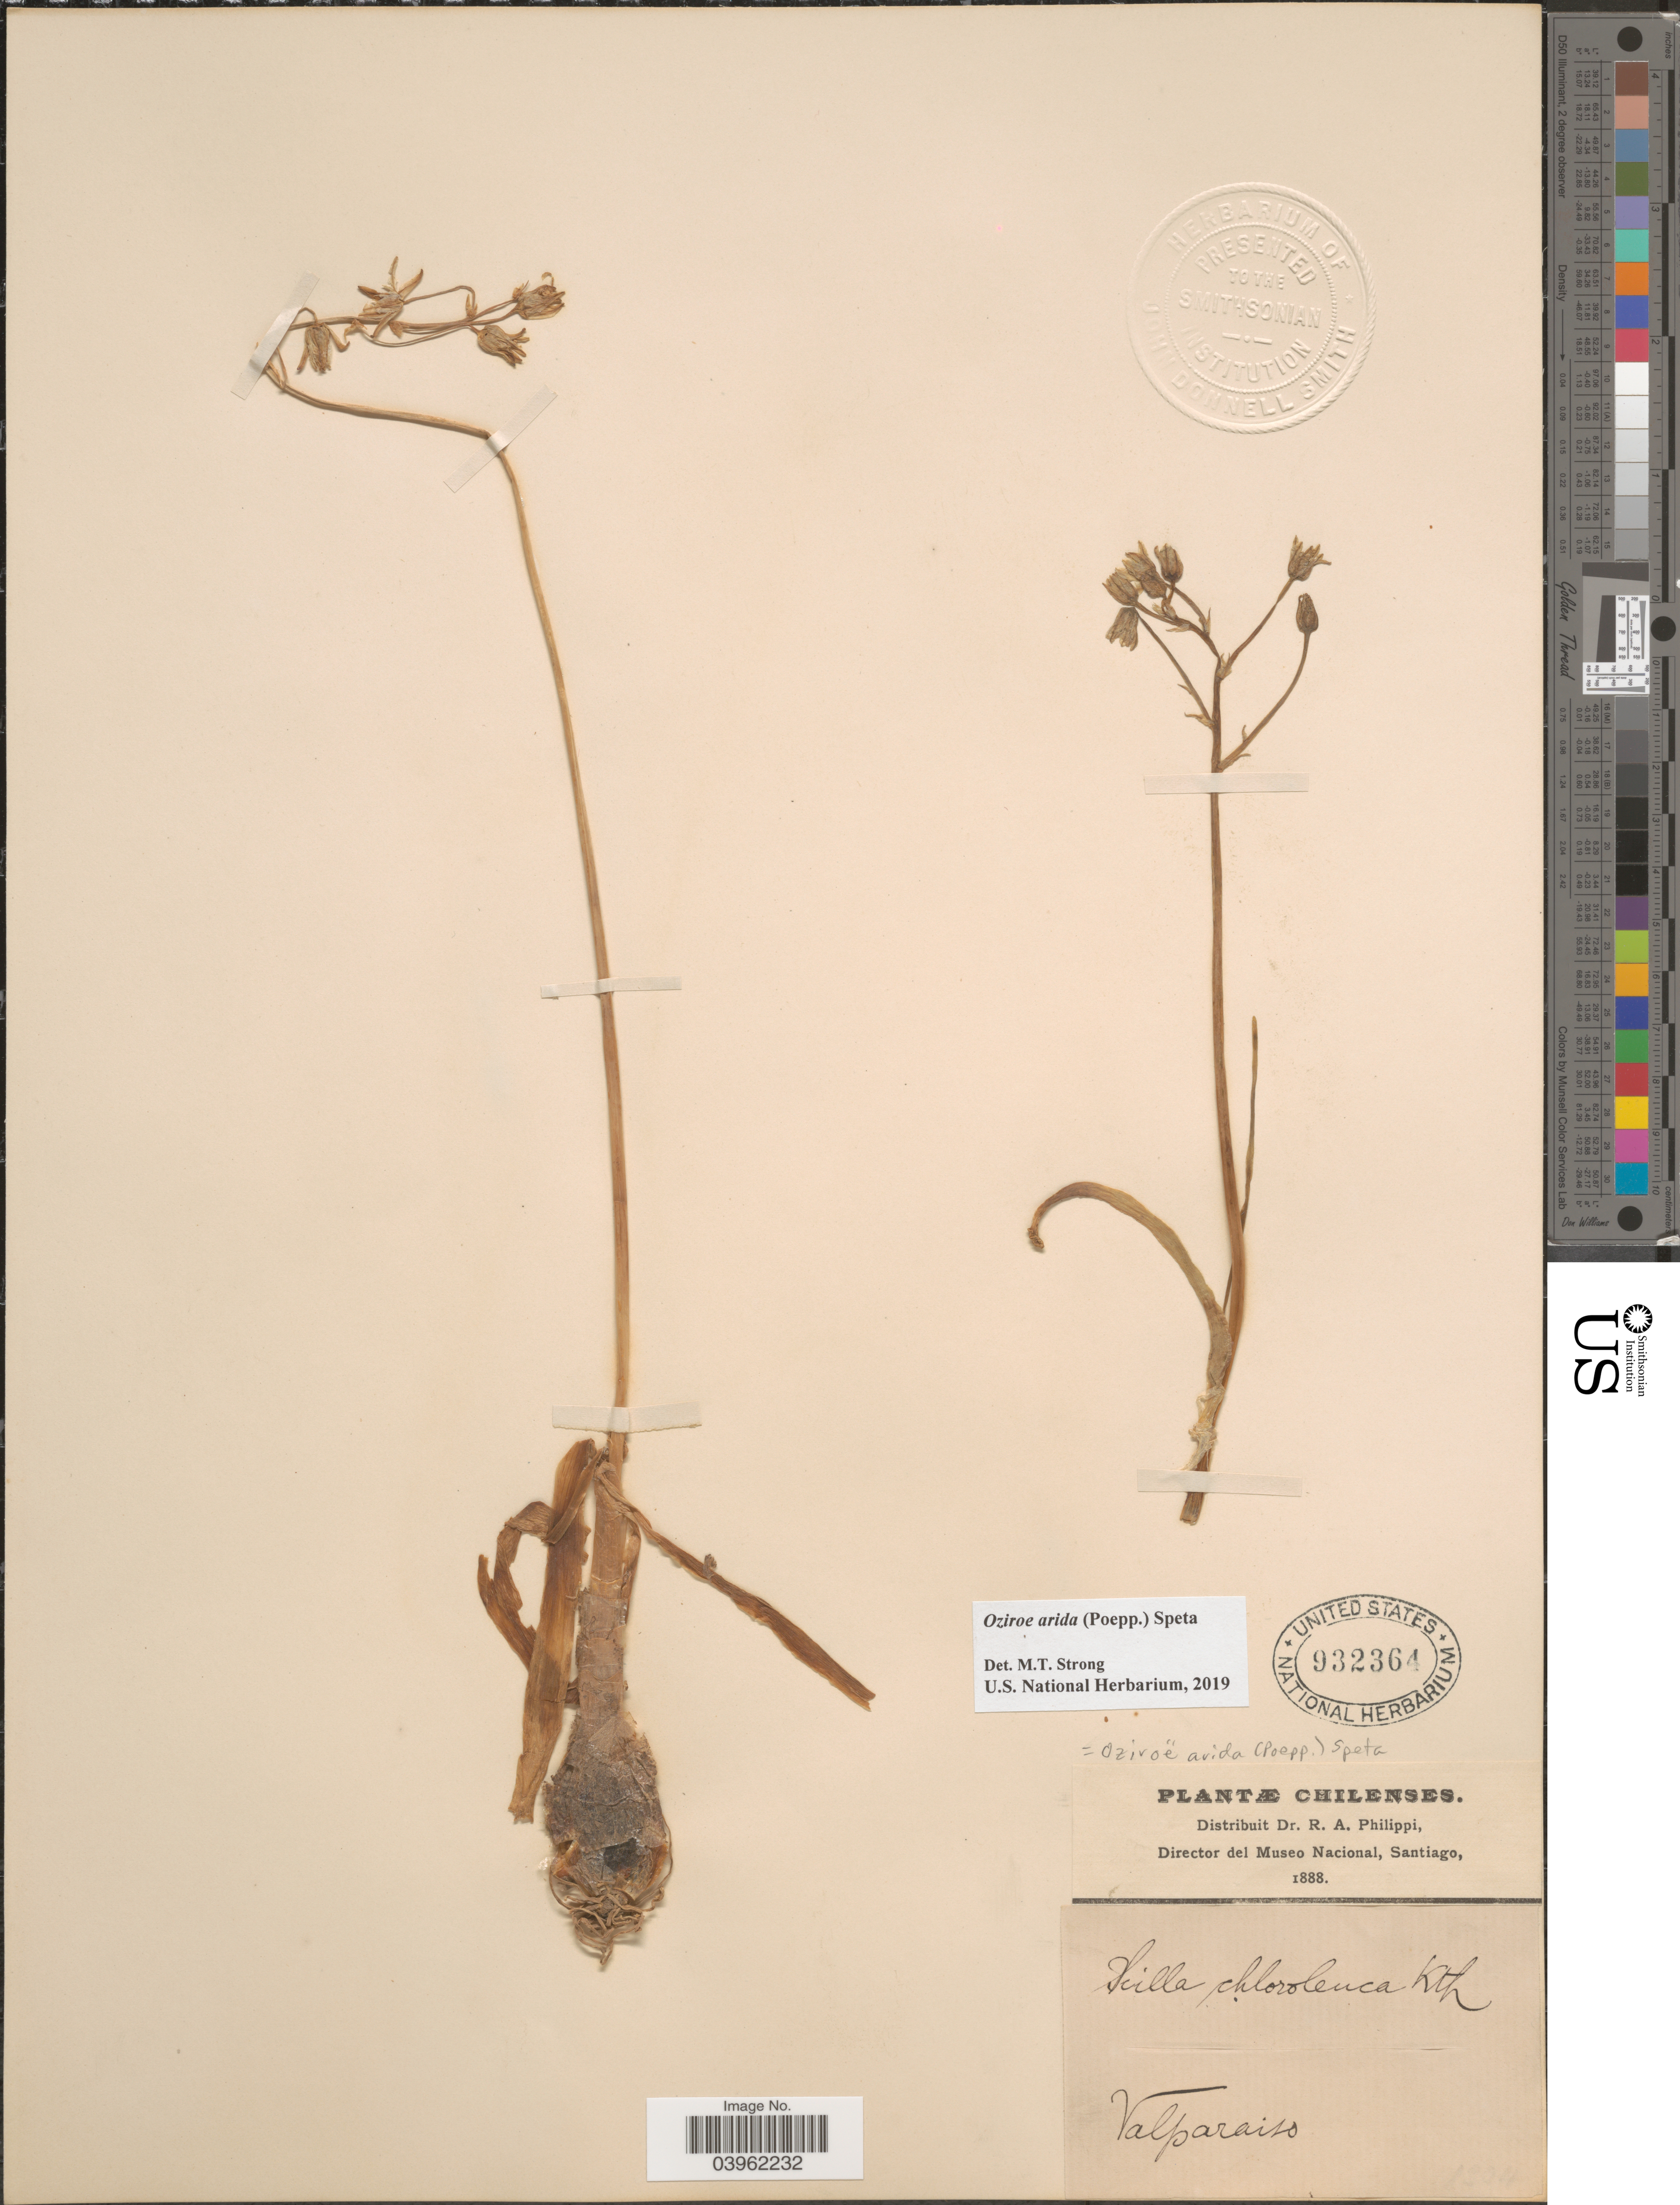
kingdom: Plantae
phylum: Tracheophyta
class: Liliopsida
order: Asparagales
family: Asparagaceae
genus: Oziroe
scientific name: Oziroë arida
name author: (Poepp.) Speta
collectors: ex. herb. R.A. Philippi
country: Chile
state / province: Valparaíso (V)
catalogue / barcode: US 932364